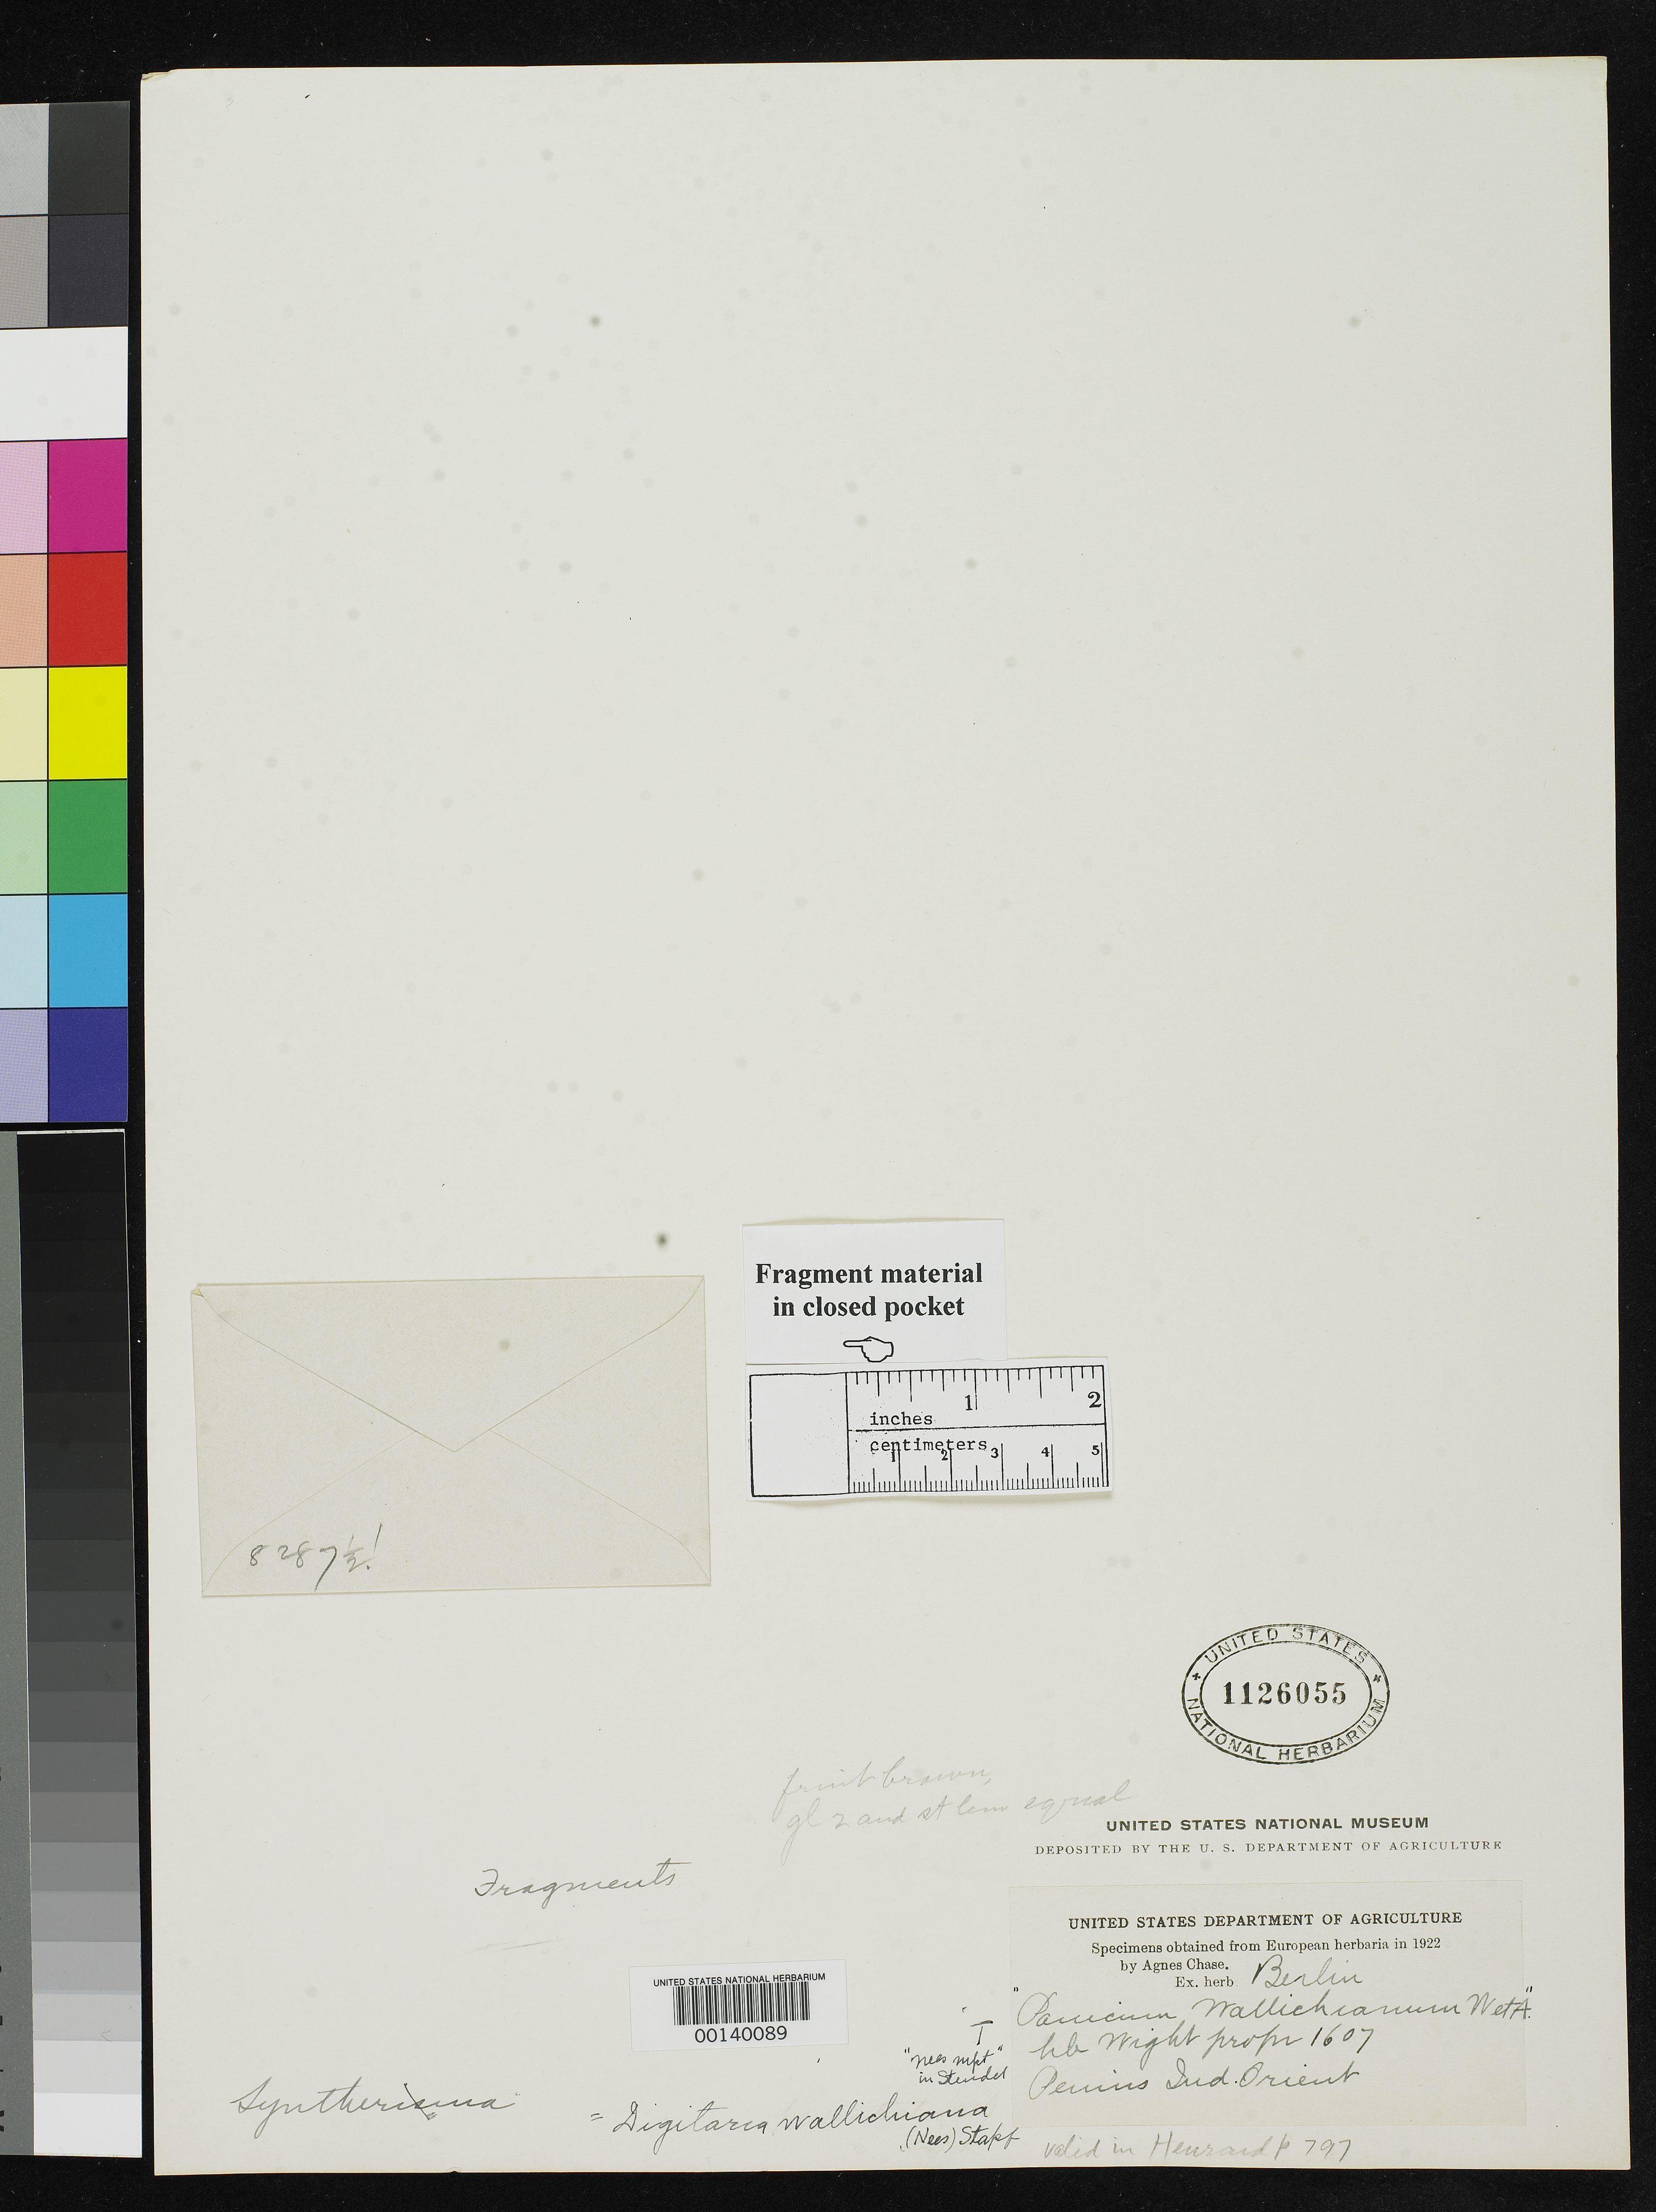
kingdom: Plantae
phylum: Tracheophyta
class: Liliopsida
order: Poales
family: Poaceae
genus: Panicum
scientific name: Panicum wallichianum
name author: Nees ex Steud.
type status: Type Fragment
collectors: ex Herb. Wright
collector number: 1607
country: India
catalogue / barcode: US 1126055